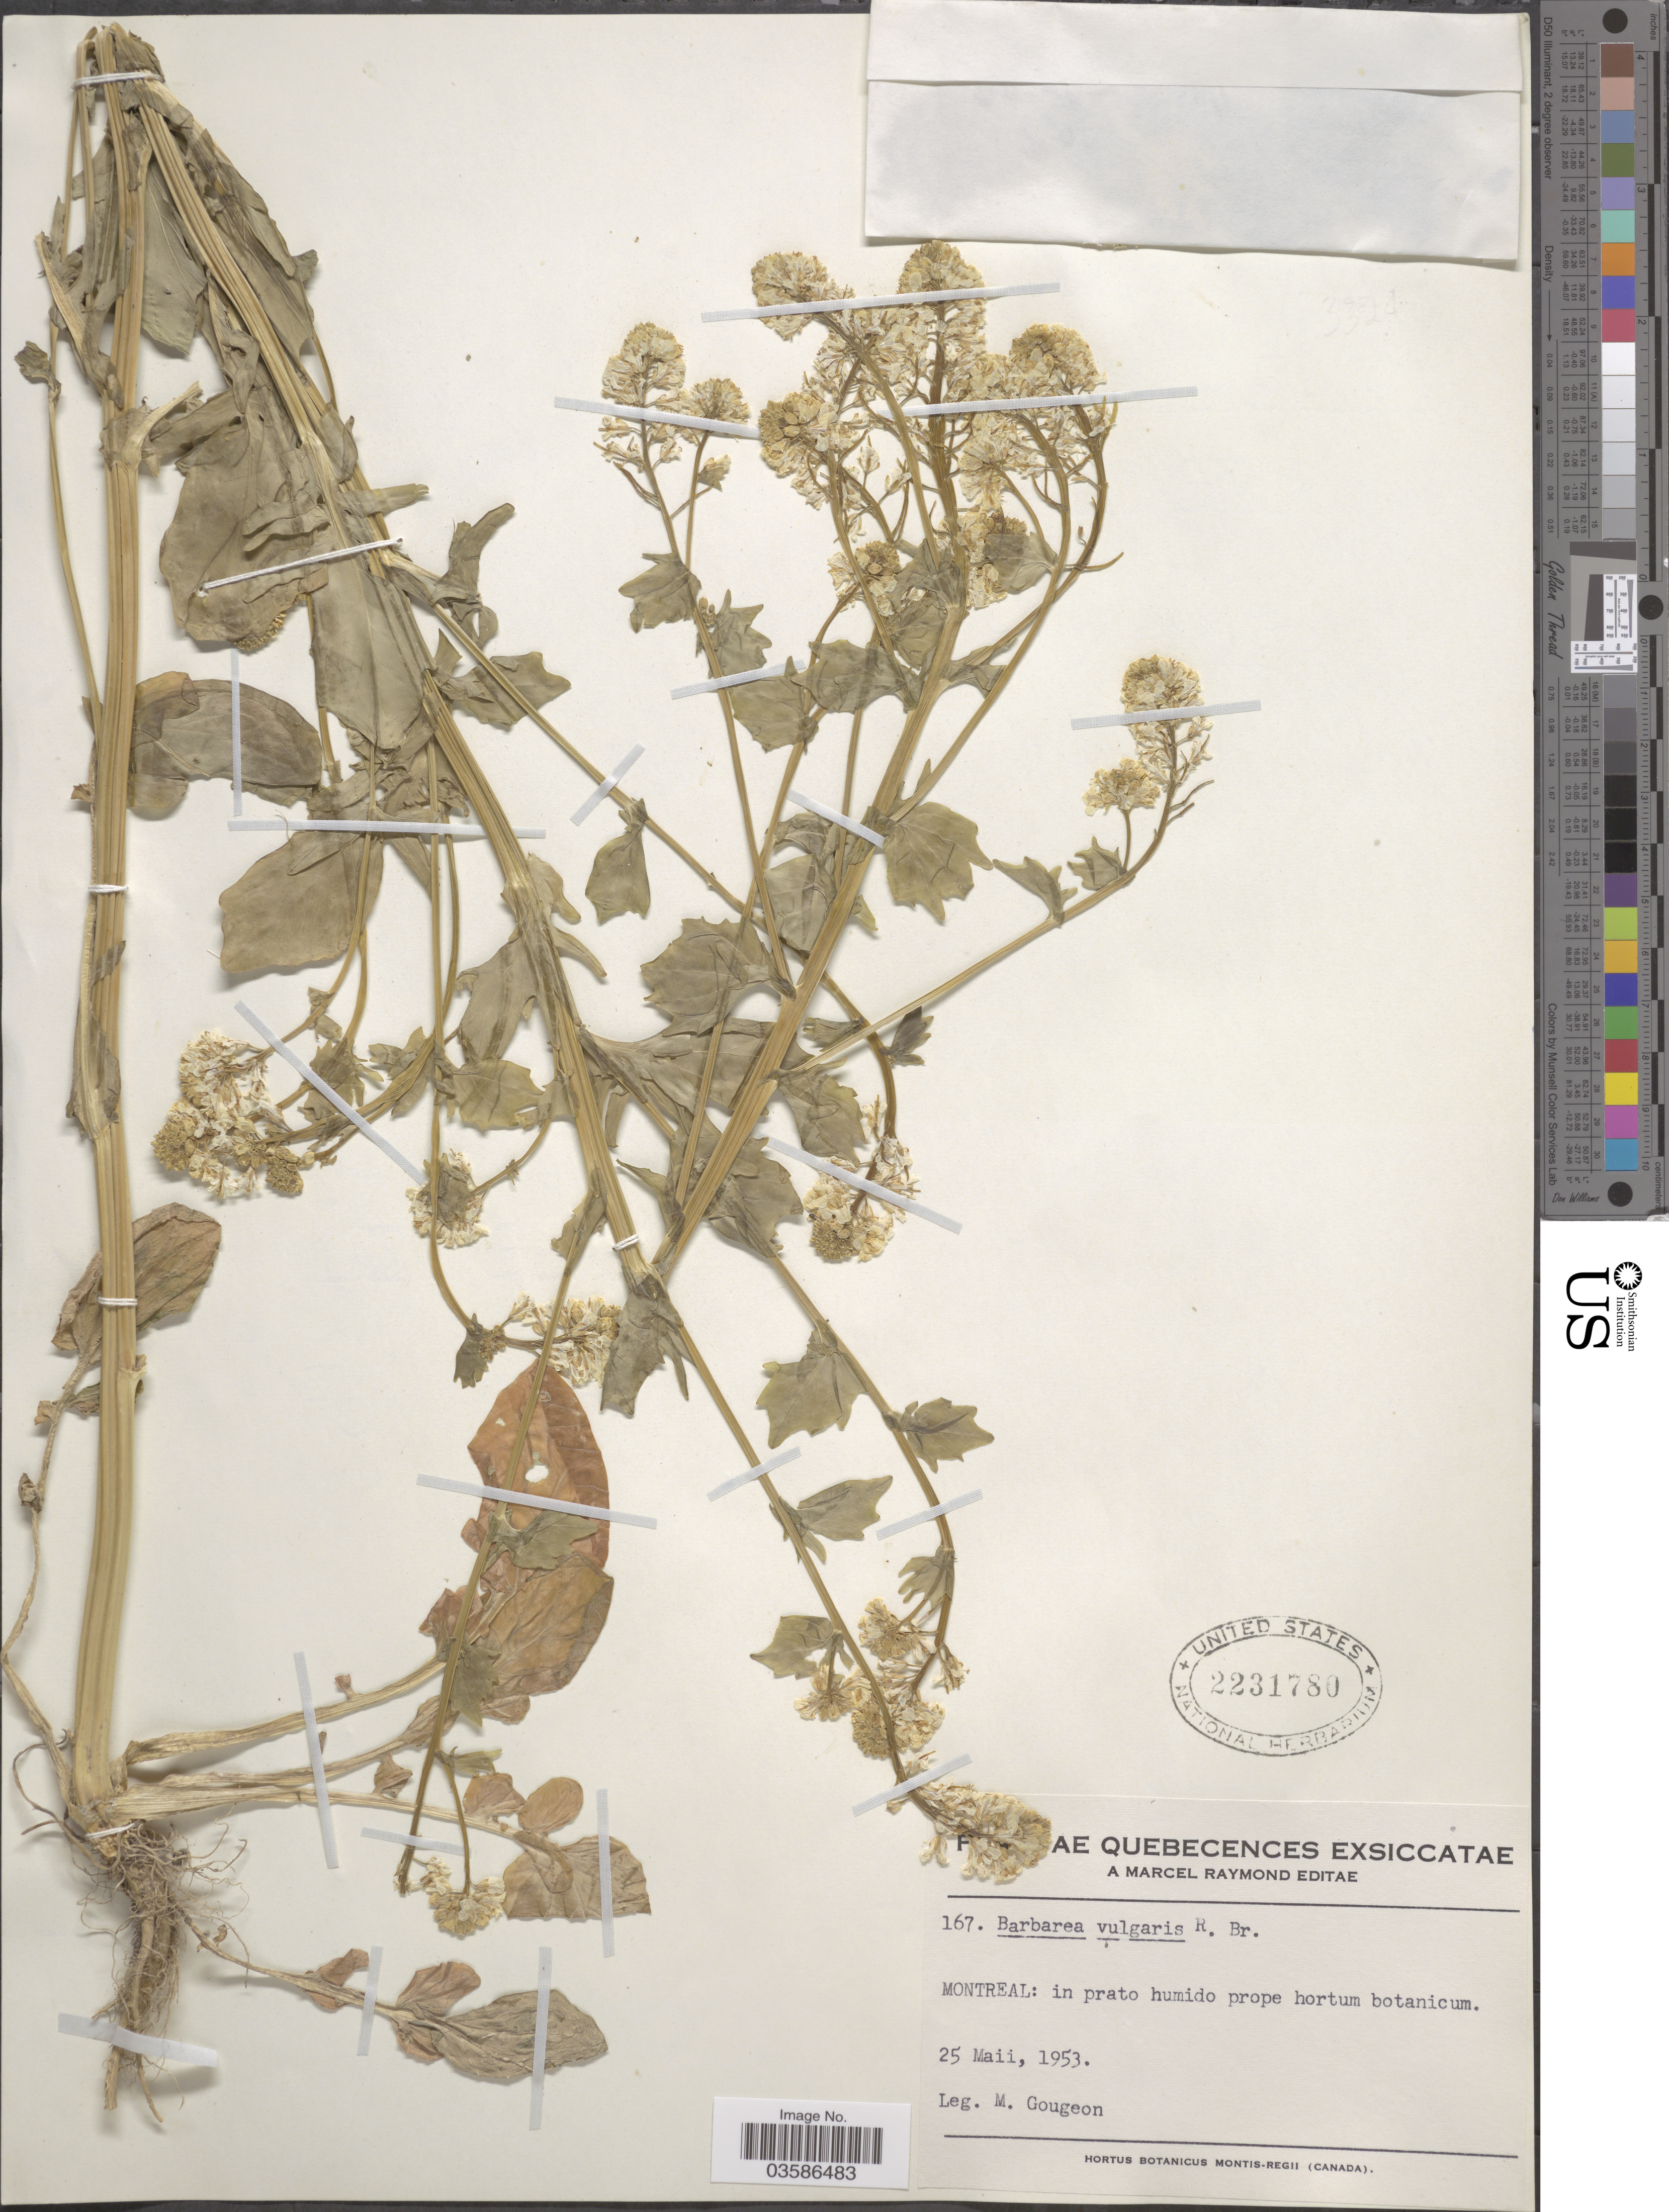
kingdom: Plantae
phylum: Tracheophyta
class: Magnoliopsida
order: Brassicales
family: Brassicaceae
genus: Barbarea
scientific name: Barbarea vulgaris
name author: W.T. Aiton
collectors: M. Gougeon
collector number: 167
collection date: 1953-05-25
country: Canada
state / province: Quebec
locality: Montreal: in prato humido prope hortum botanicum.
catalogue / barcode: US 2231780